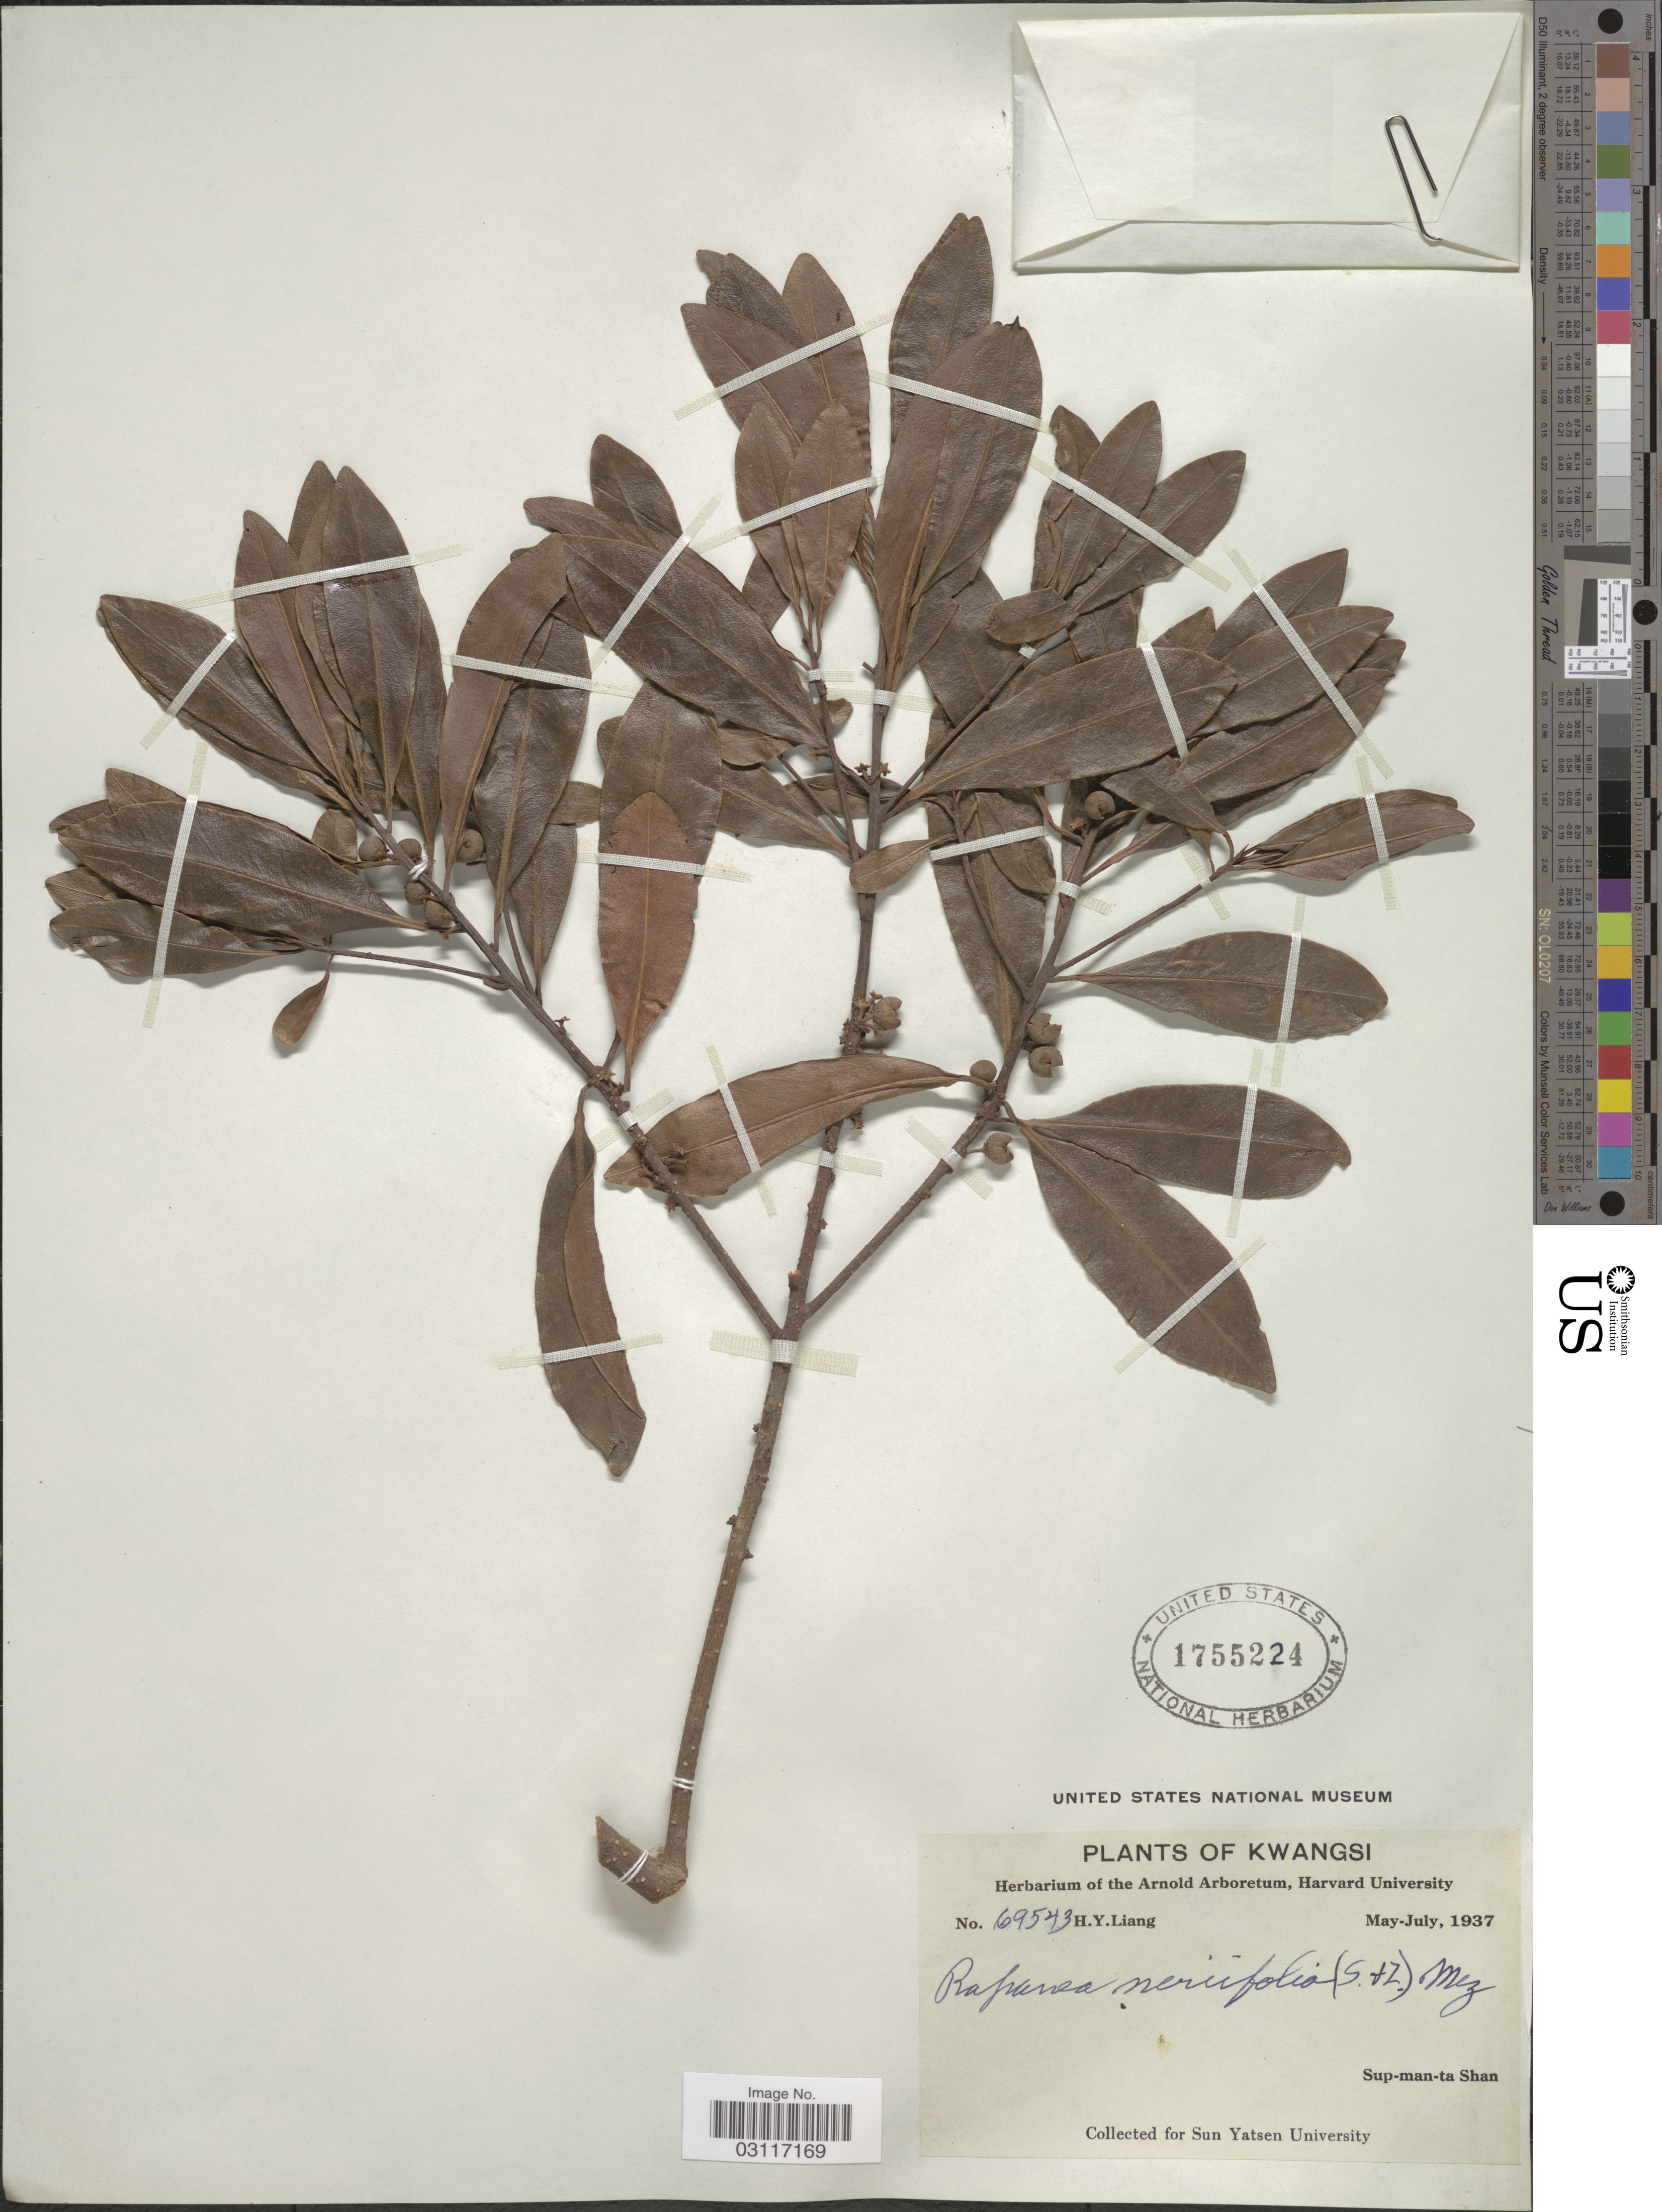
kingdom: Plantae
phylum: Tracheophyta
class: Magnoliopsida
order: Ericales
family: Primulaceae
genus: Myrsine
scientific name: Myrsine seguinii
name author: H. Lév.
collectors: H. Y. Liang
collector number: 69543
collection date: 1937-05/1937-07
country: China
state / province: Guangxi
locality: Kwangsi. Sup-man-ta Shan.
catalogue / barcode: US 1755224